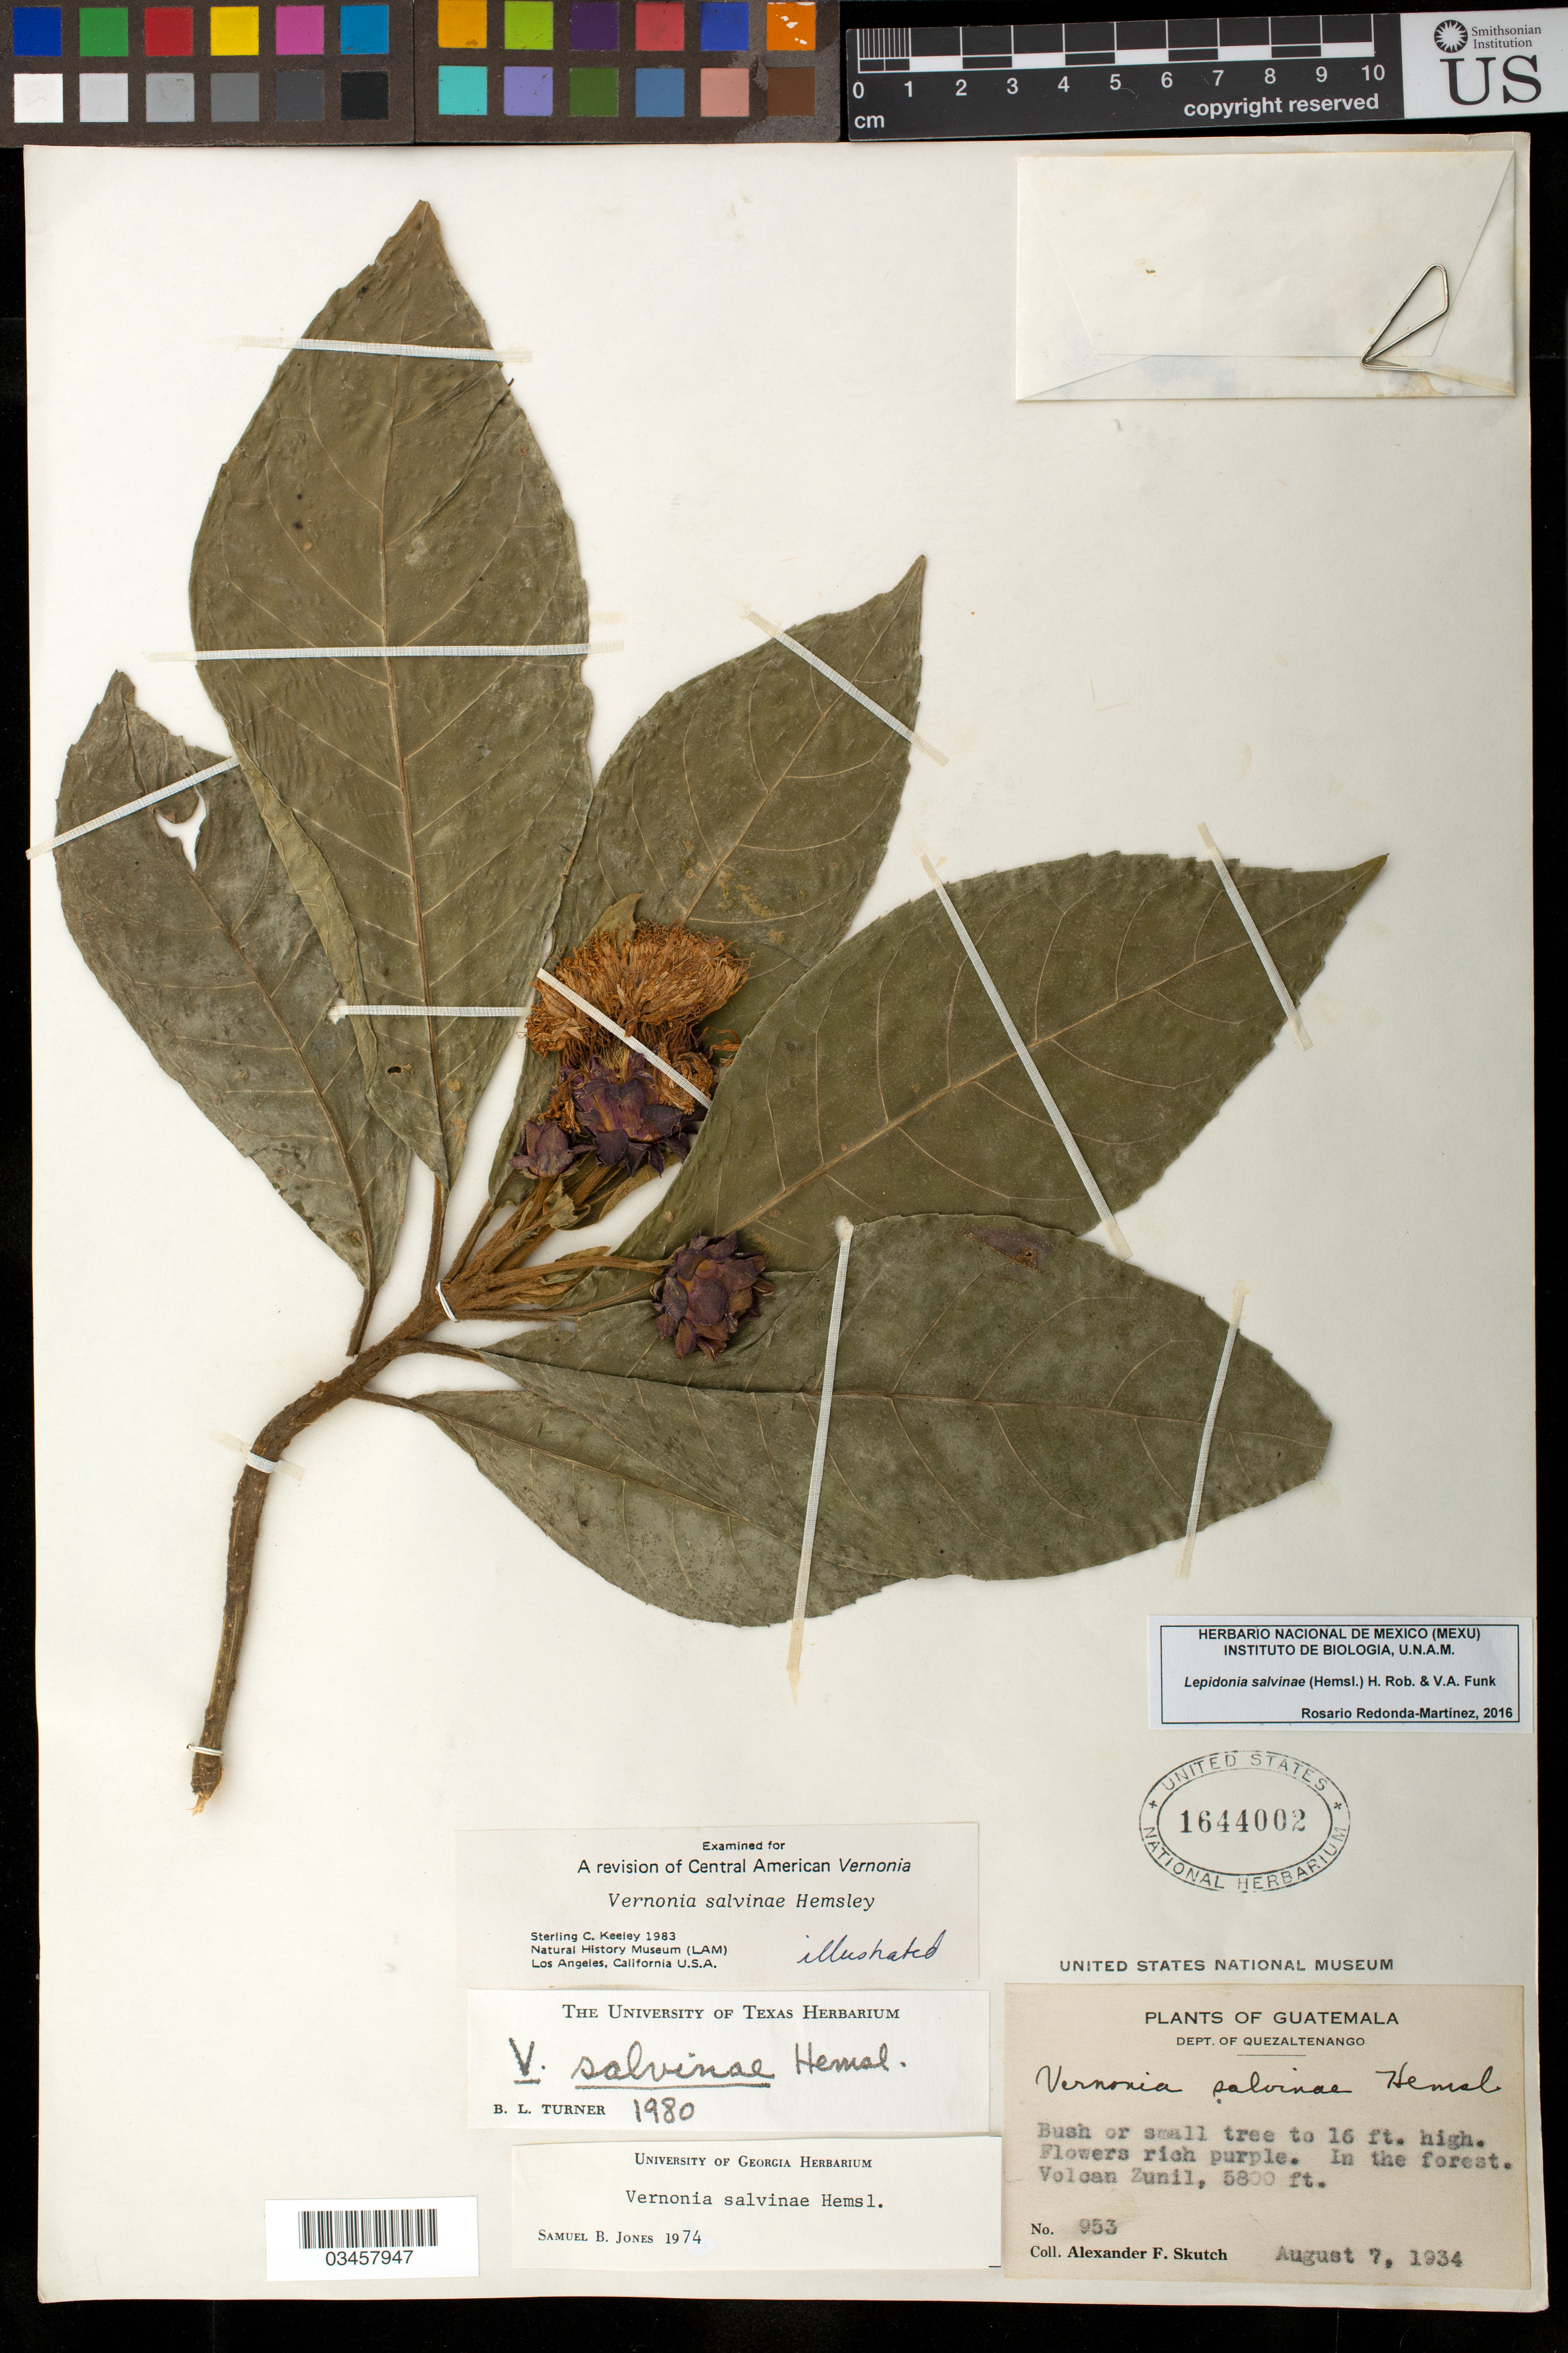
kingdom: Plantae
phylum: Tracheophyta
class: Magnoliopsida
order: Asterales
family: Asteraceae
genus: Lepidonia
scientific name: Lepidonia salvinae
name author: (Hemsl.) H. Rob. & Funk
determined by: Redonda-Martínez, R.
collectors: A. F. Skutch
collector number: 953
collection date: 1934-08-07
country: Guatemala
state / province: Quetzaltenango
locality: Epiphytic in mossy tree trunk, Volcan Zunil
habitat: In the forest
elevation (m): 1768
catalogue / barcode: US 1644002